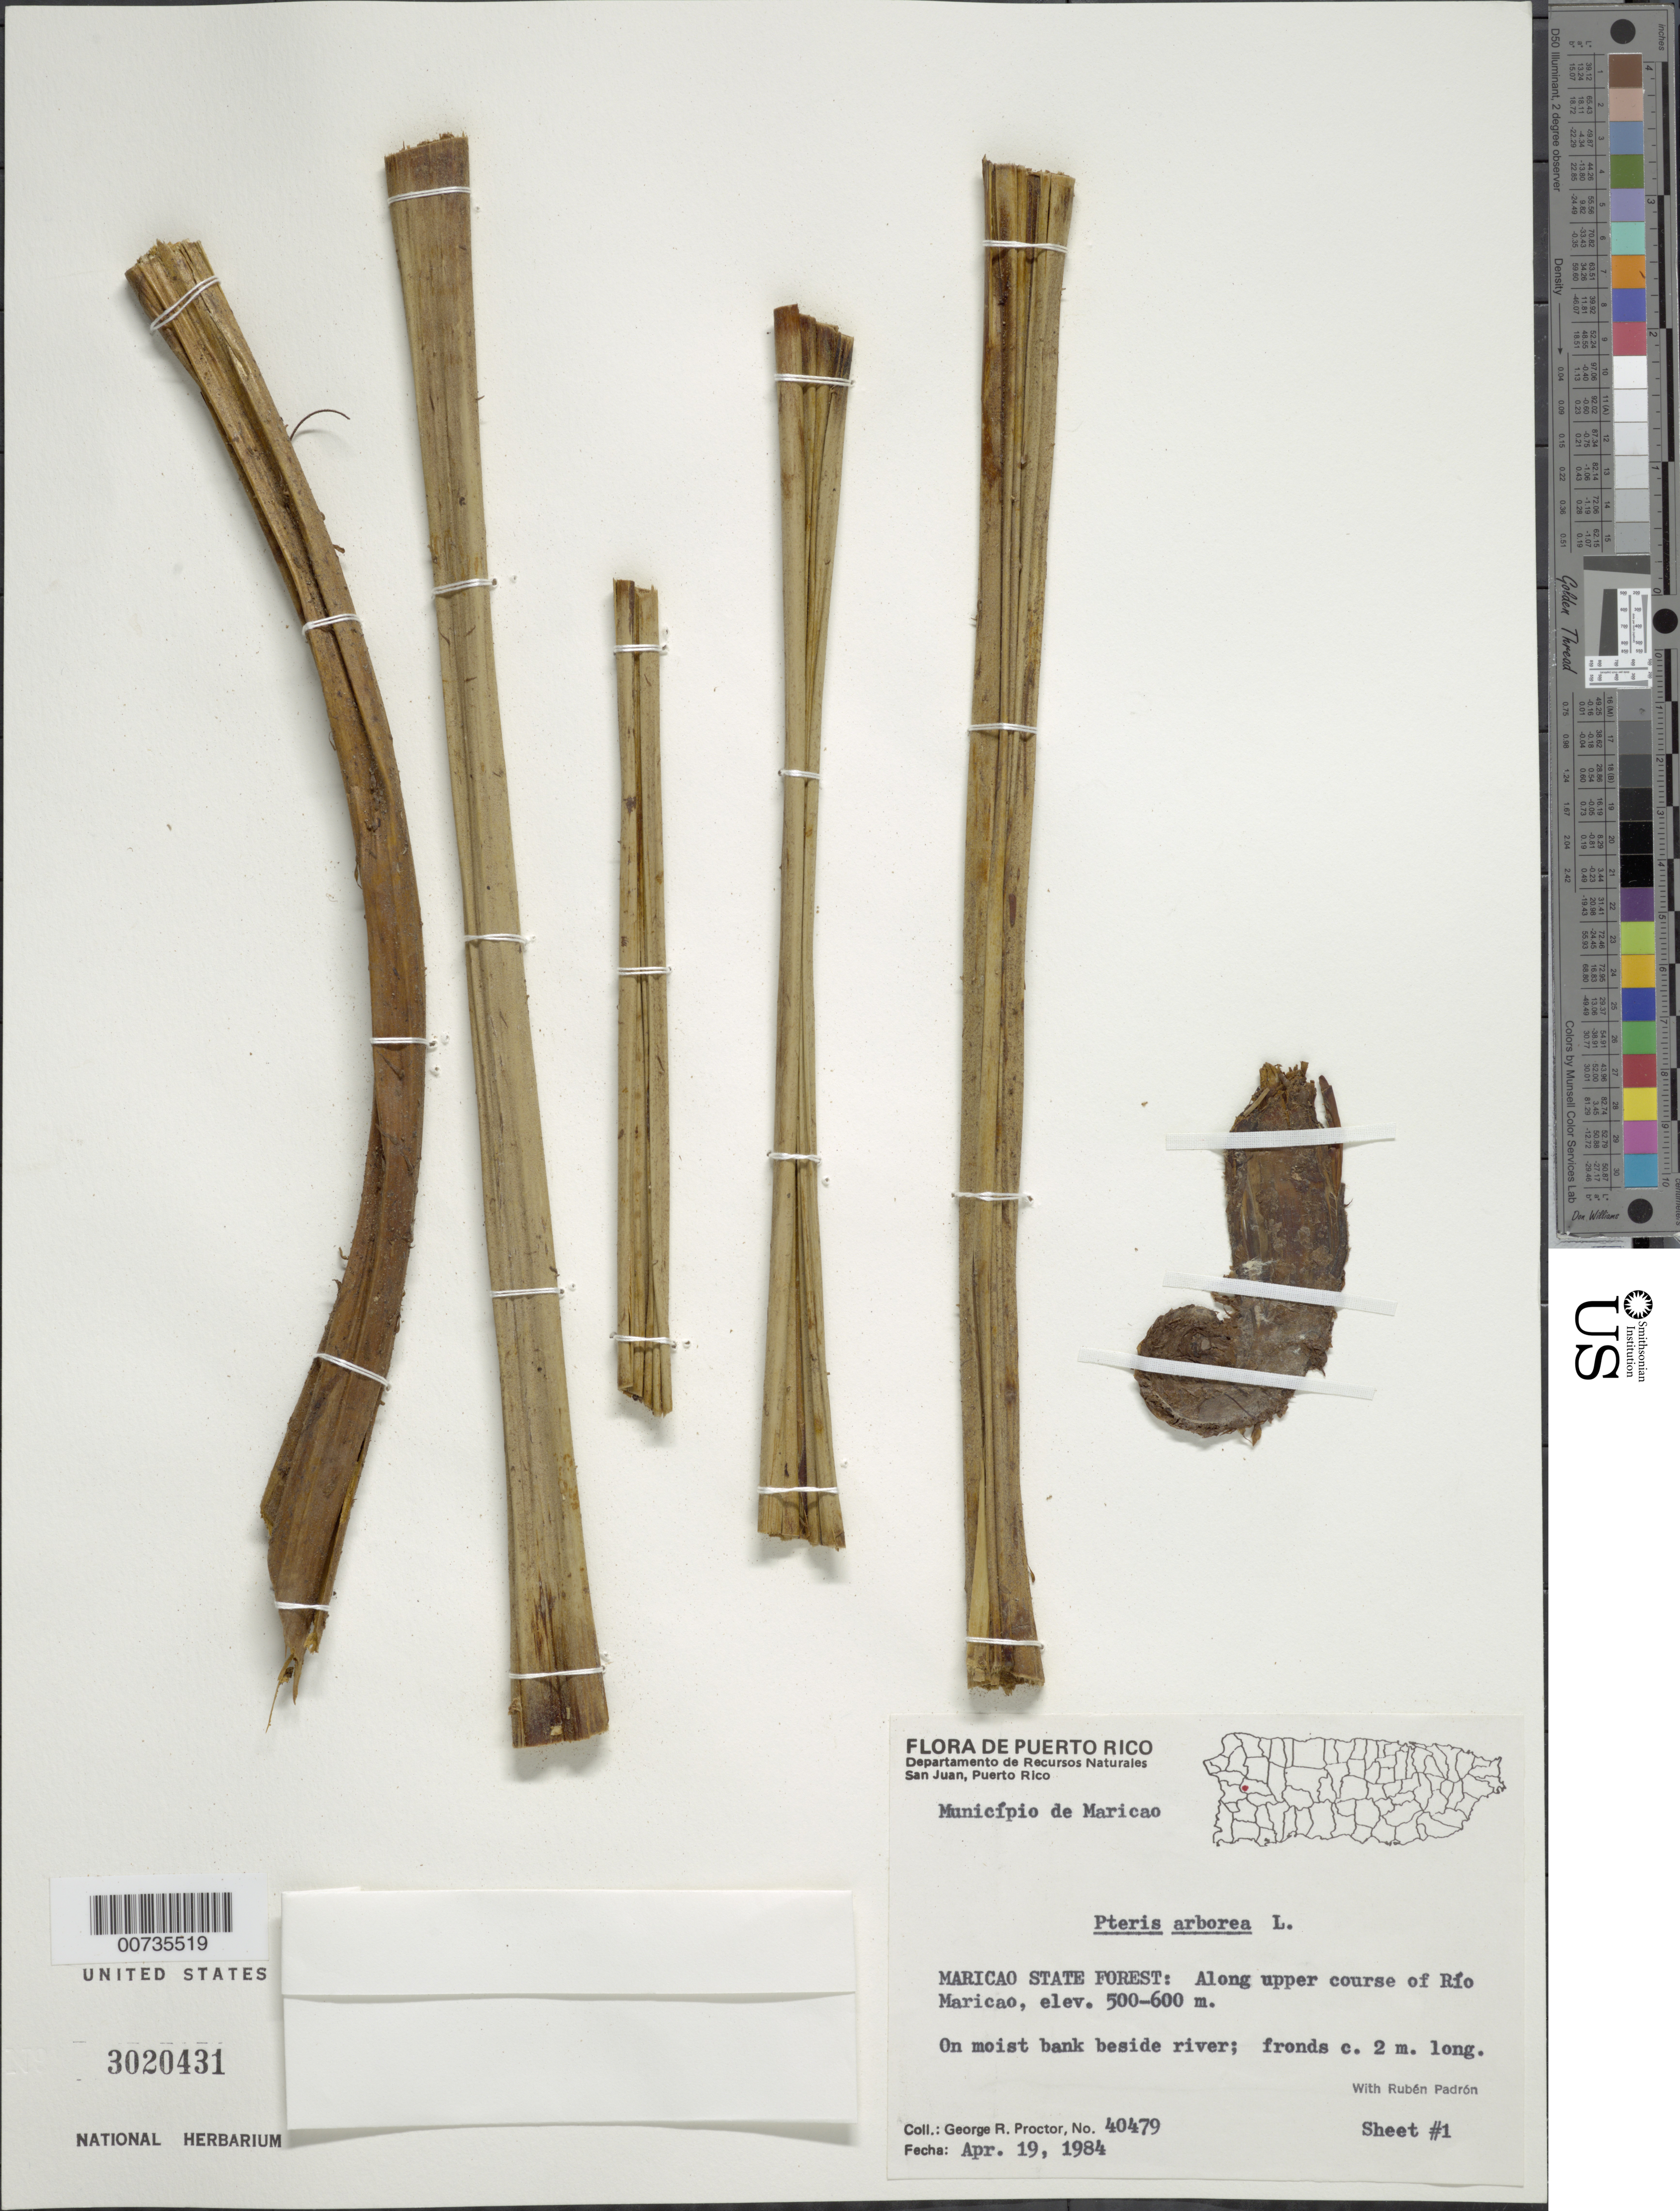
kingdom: Plantae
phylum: Tracheophyta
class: Polypodiopsida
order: Polypodiales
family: Pteridaceae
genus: Pteris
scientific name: Pteris arborea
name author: L.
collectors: G. R. Proctor & R. Padrón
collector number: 40479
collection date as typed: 19 Apr 1984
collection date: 1984-04-19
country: Puerto Rico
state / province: Maricao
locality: Maricao State Forest: Along upper course of Río Maricao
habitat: On moist bank beside river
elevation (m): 500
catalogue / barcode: US 3020431